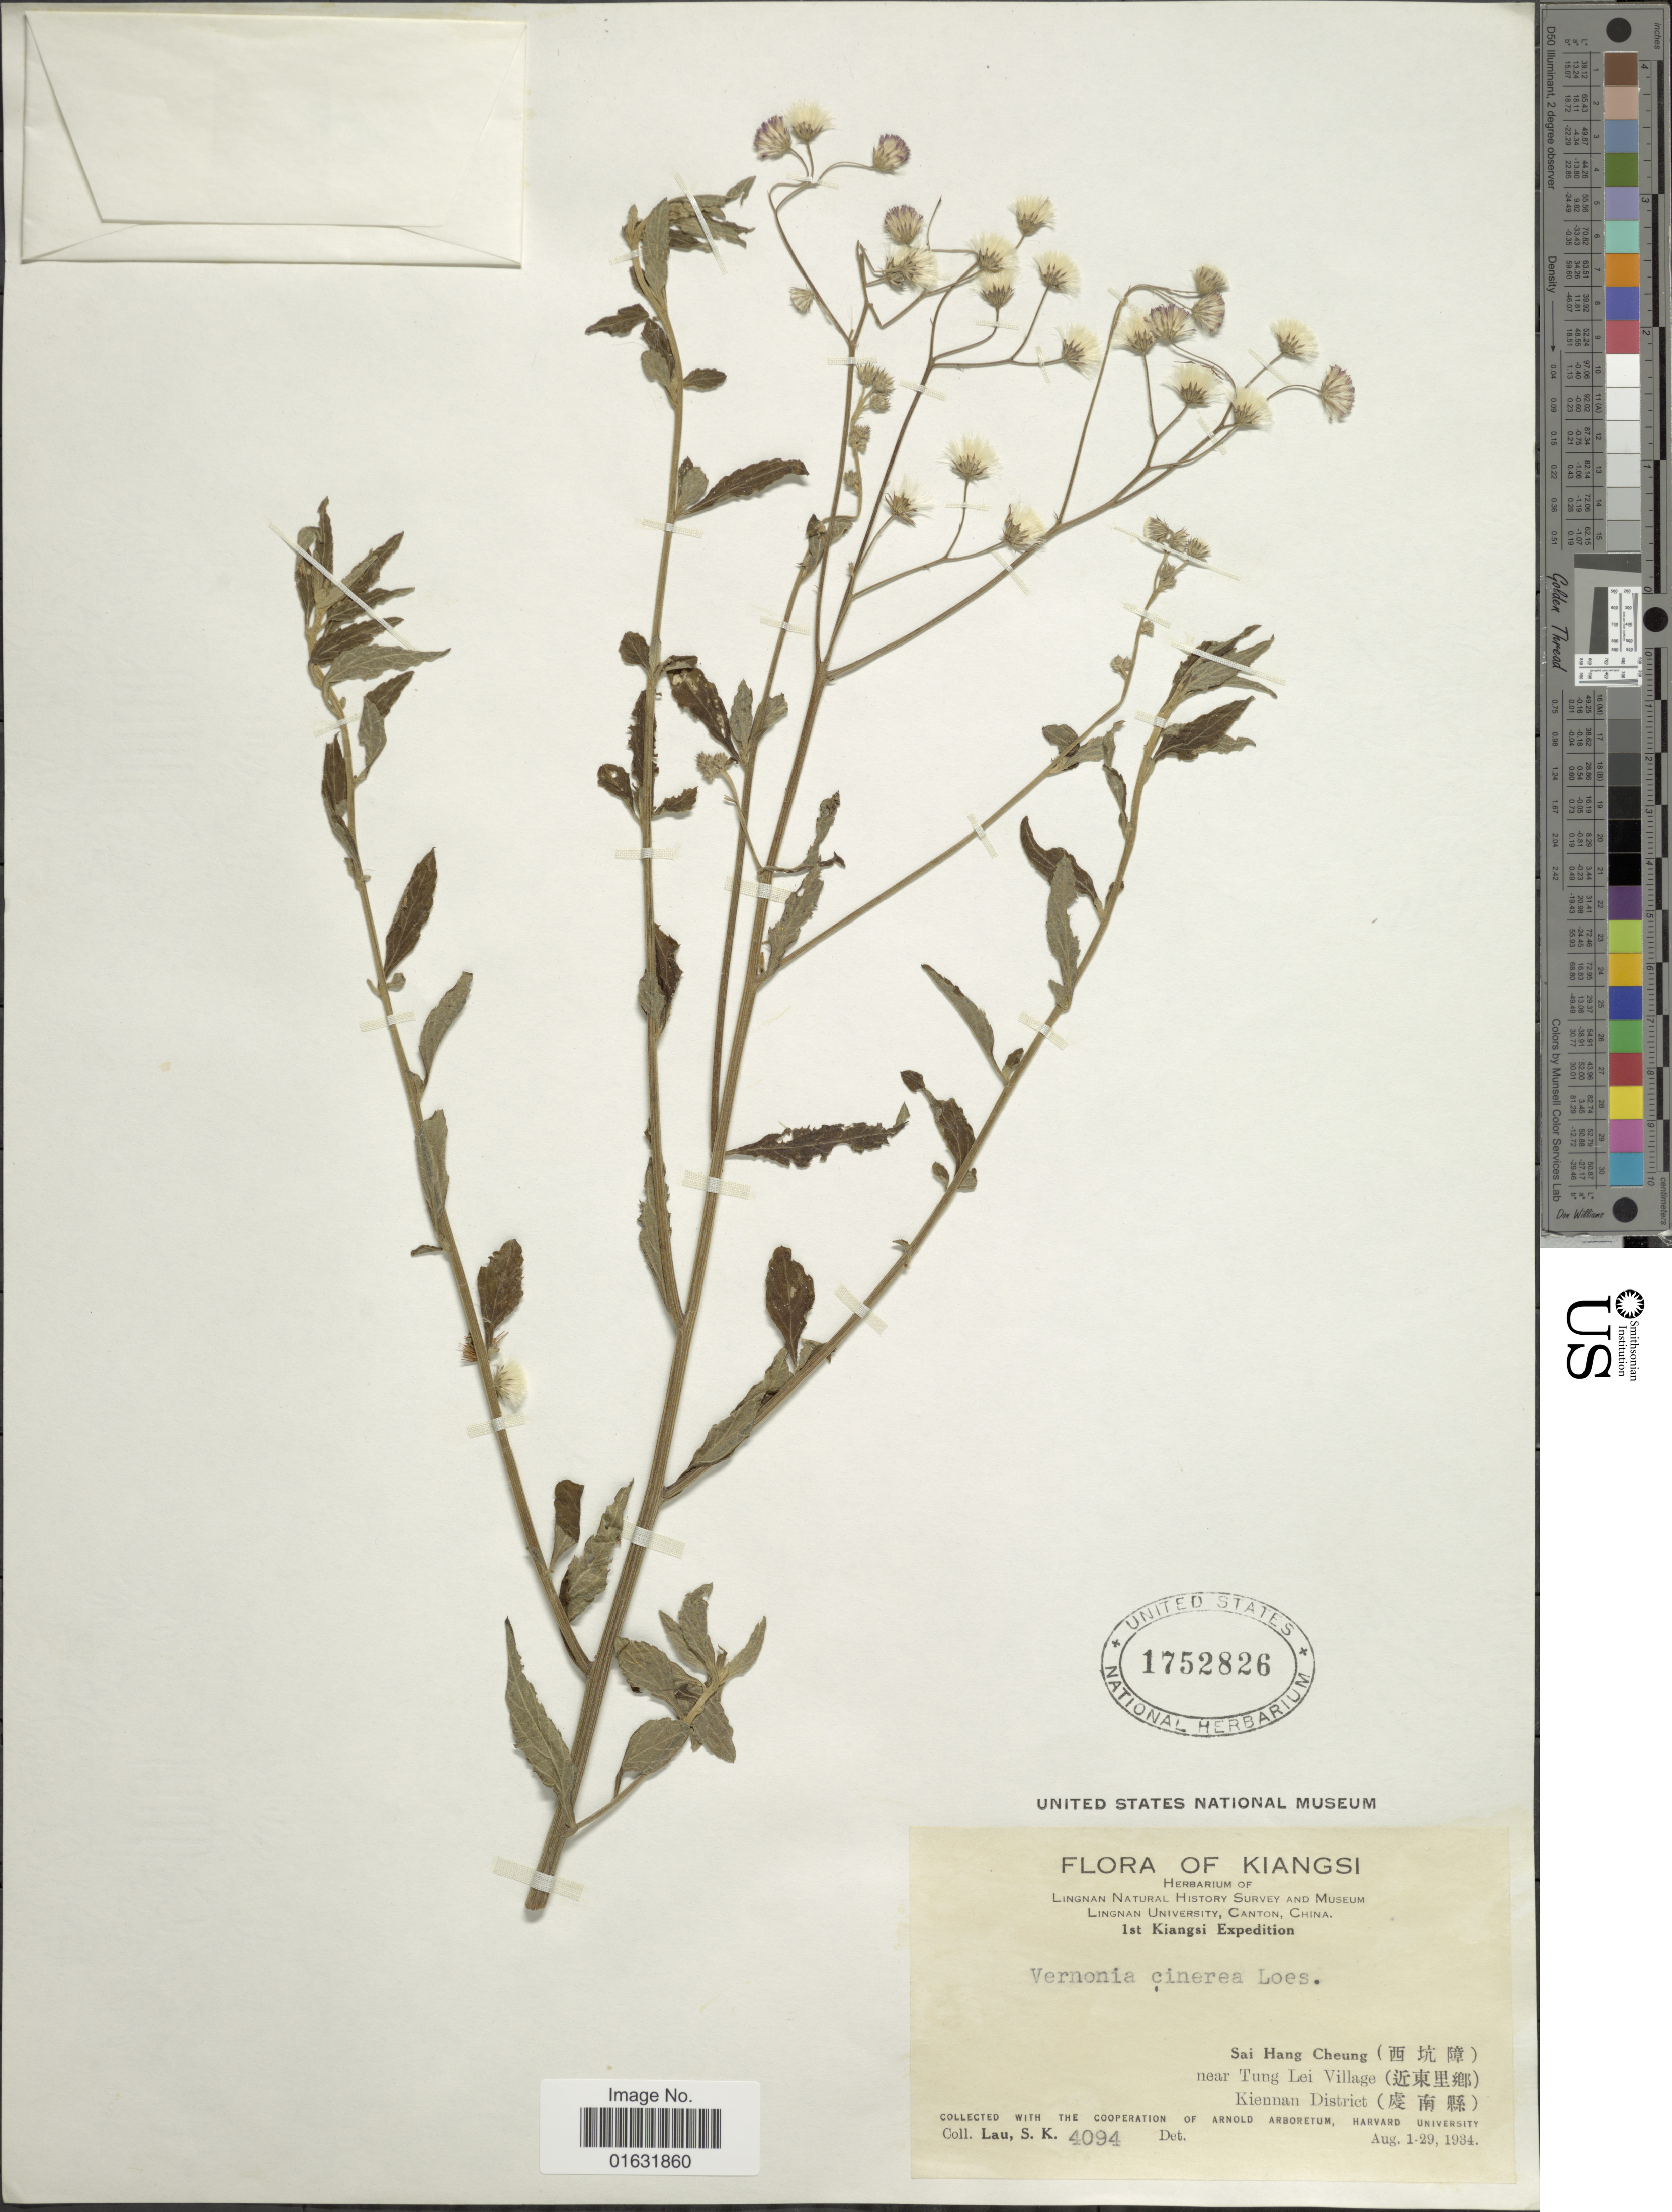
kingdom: Plantae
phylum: Tracheophyta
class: Magnoliopsida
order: Asterales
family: Asteraceae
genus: Cyanthillium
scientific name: Cyanthillium cinereum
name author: (L.) H. Rob.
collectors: S. K. Lau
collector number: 4094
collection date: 1934-08-01/1934-08-29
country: China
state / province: Jiangxi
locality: Kiangsi, Sai Hang Cheung, near Tung Lei Village, Kiennan District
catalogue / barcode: US 1752826